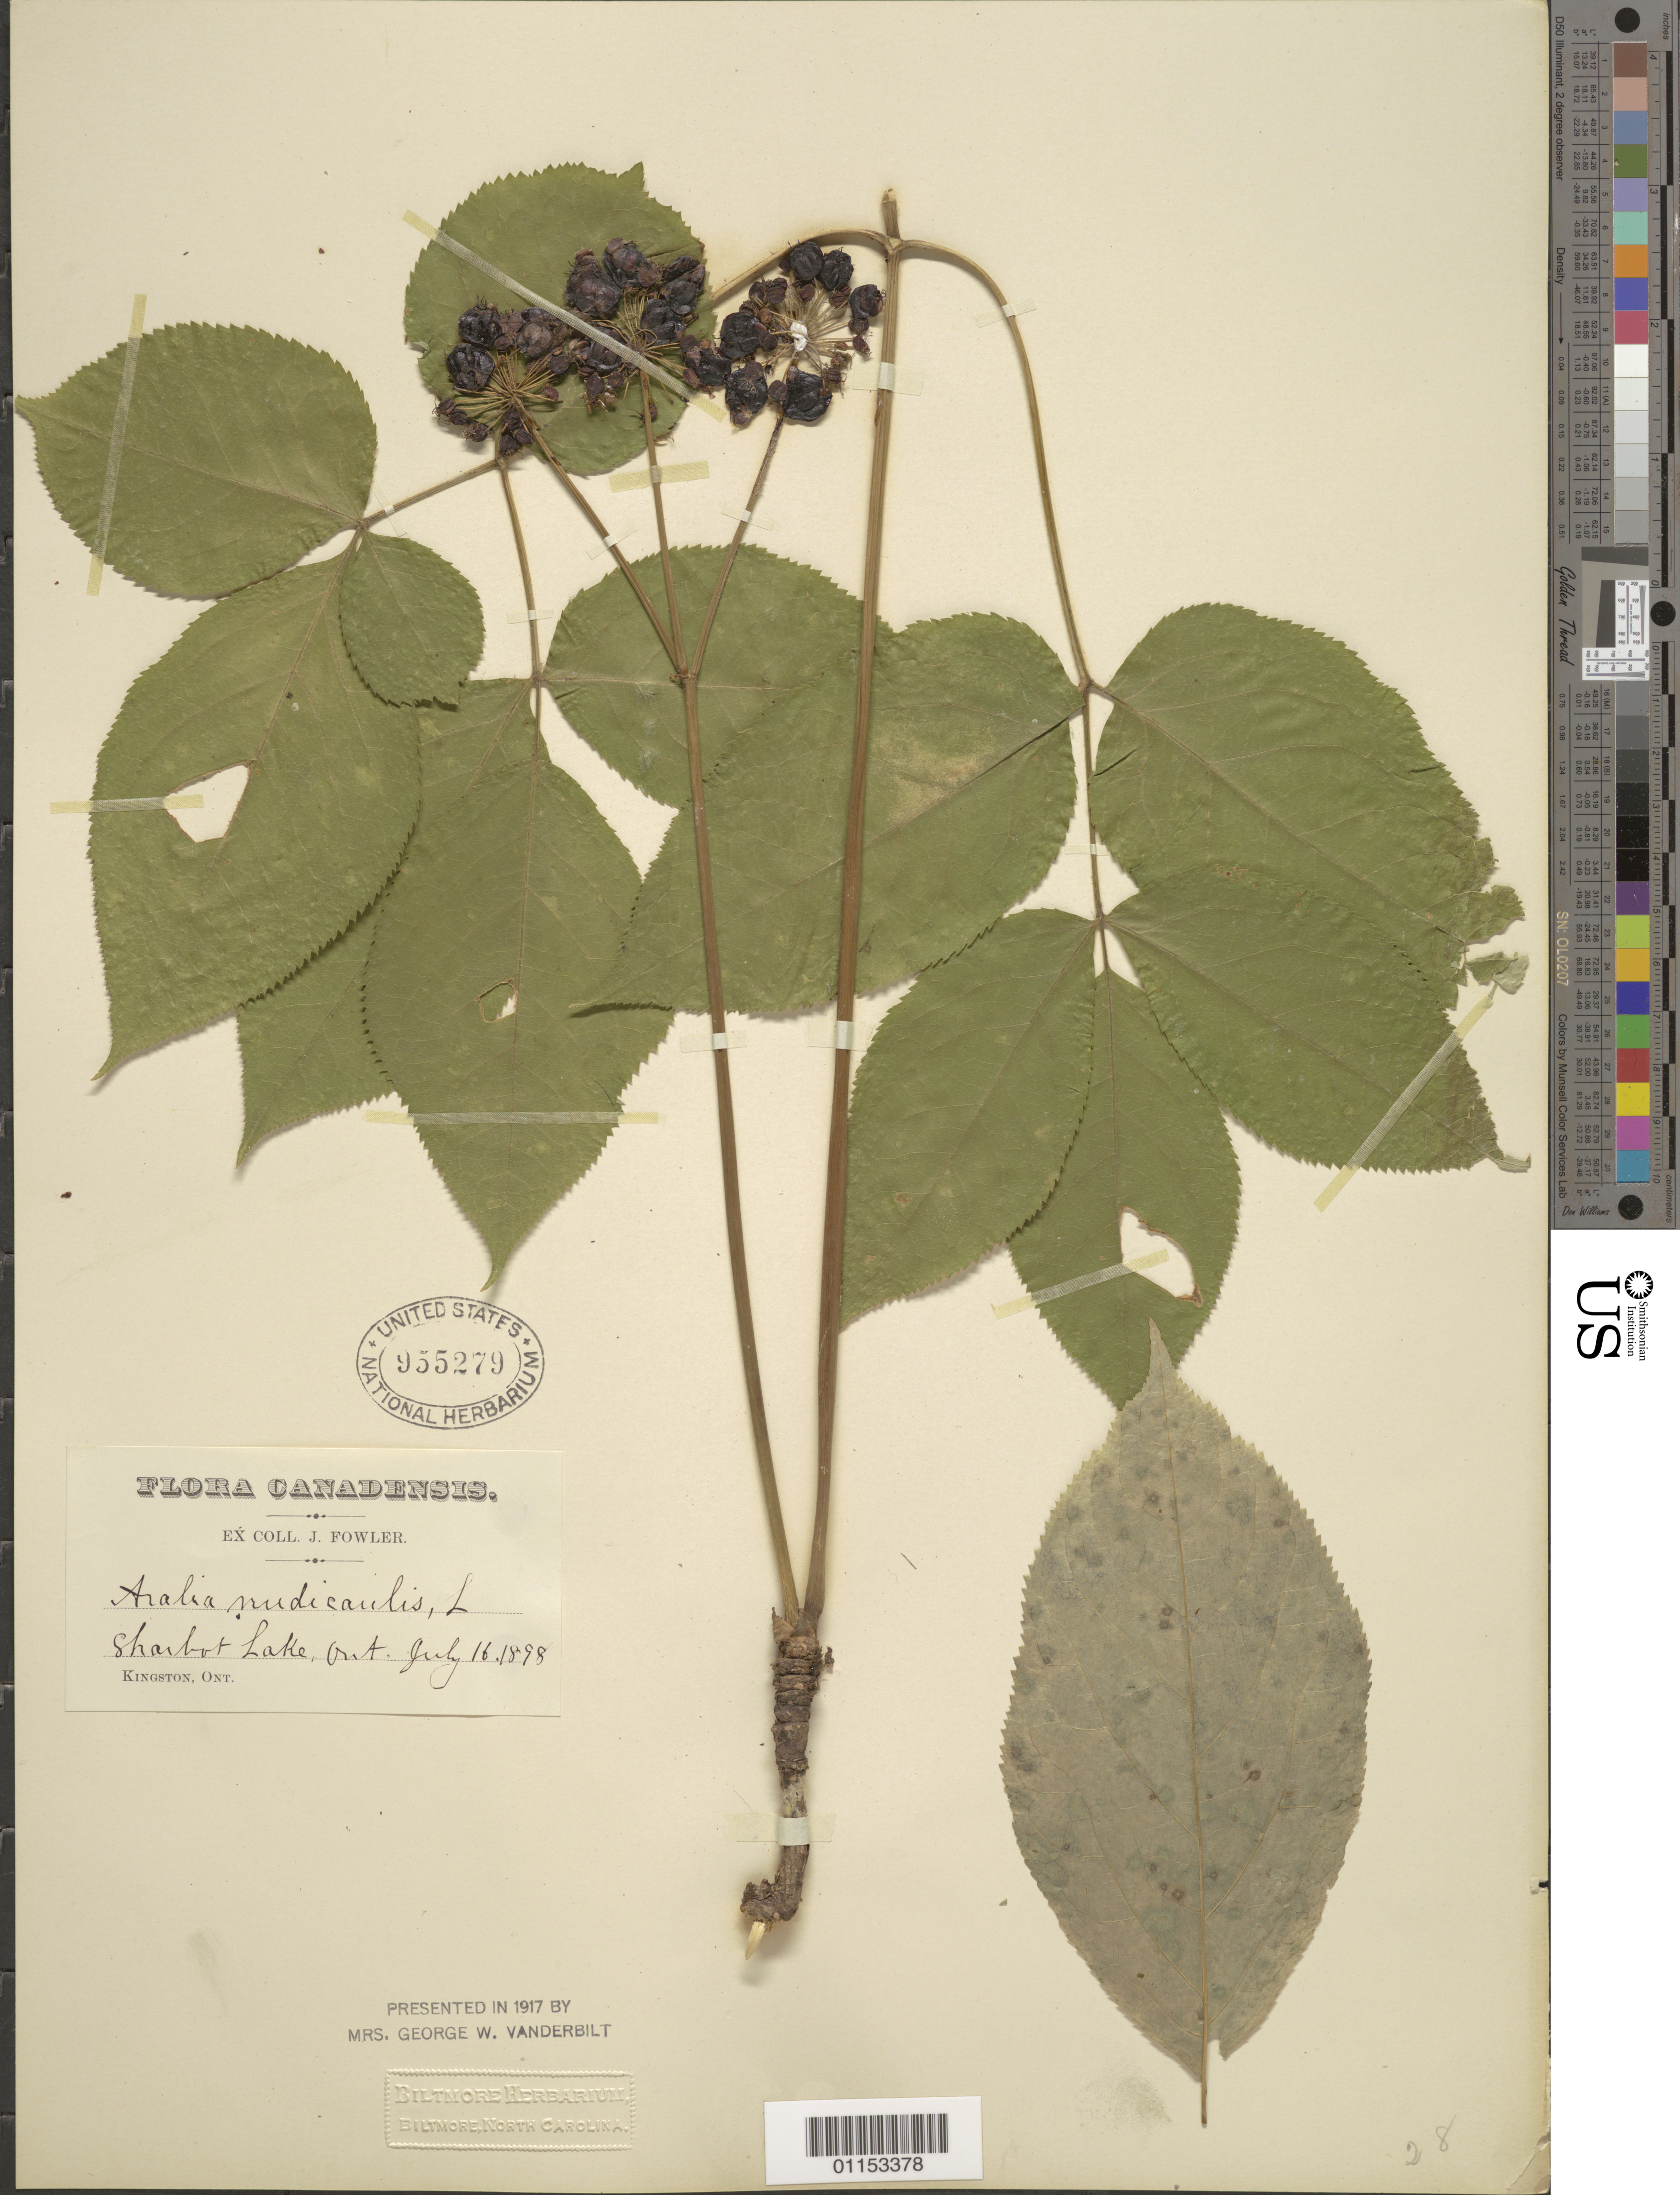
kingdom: Plantae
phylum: Tracheophyta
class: Magnoliopsida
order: Apiales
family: Araliaceae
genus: Aralia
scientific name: Aralia nudicaulis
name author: L.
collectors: ex herb. J. Fowler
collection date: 1898-07-16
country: Canada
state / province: Ontario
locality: Kingston.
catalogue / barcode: US 955279